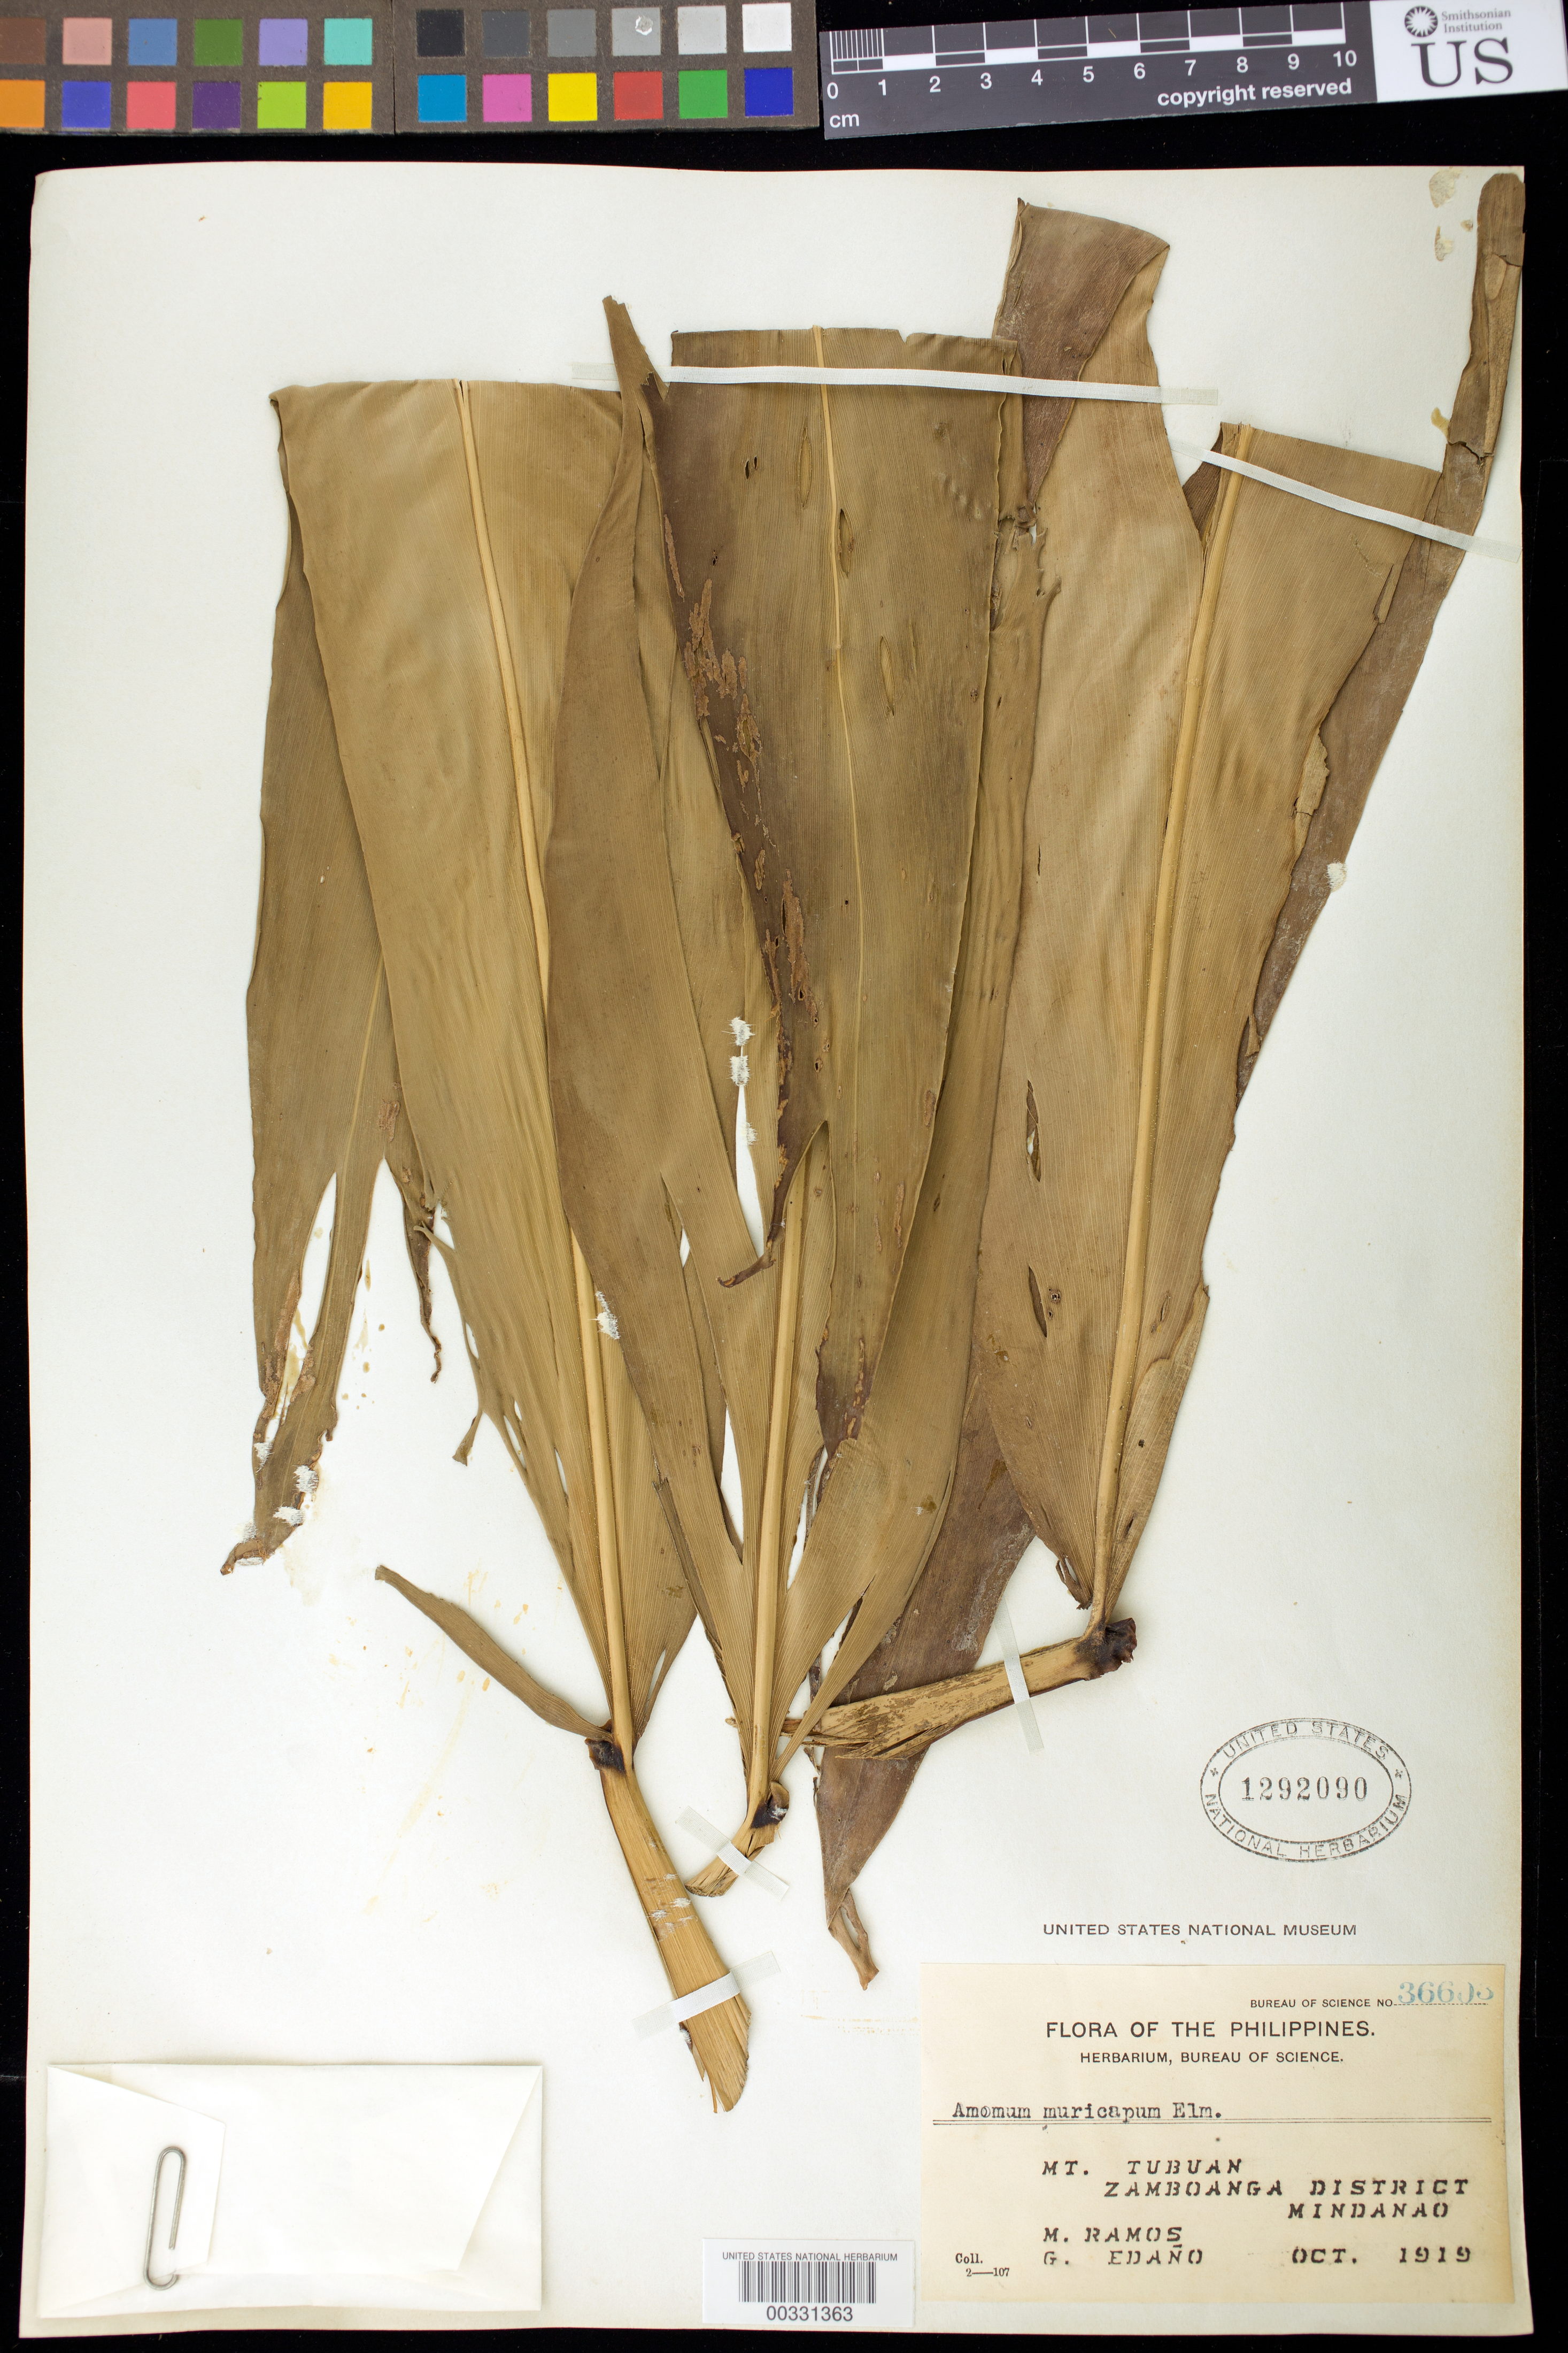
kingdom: Plantae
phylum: Tracheophyta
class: Liliopsida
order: Zingiberales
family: Zingiberaceae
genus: Meistera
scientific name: Meistera muricarpa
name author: (Elmer) Škornick. & M.F. Newman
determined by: Docot, Rudolph Valentino A.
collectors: M. Ramos & G. E. Edaño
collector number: Bur. Sci. 36603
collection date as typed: Oct 1919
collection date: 1919-10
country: Philippines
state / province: Muslim Mindanao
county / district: Maguindanao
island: Mindanao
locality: Mt tubuan, zamboanga dist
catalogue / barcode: US 1292090